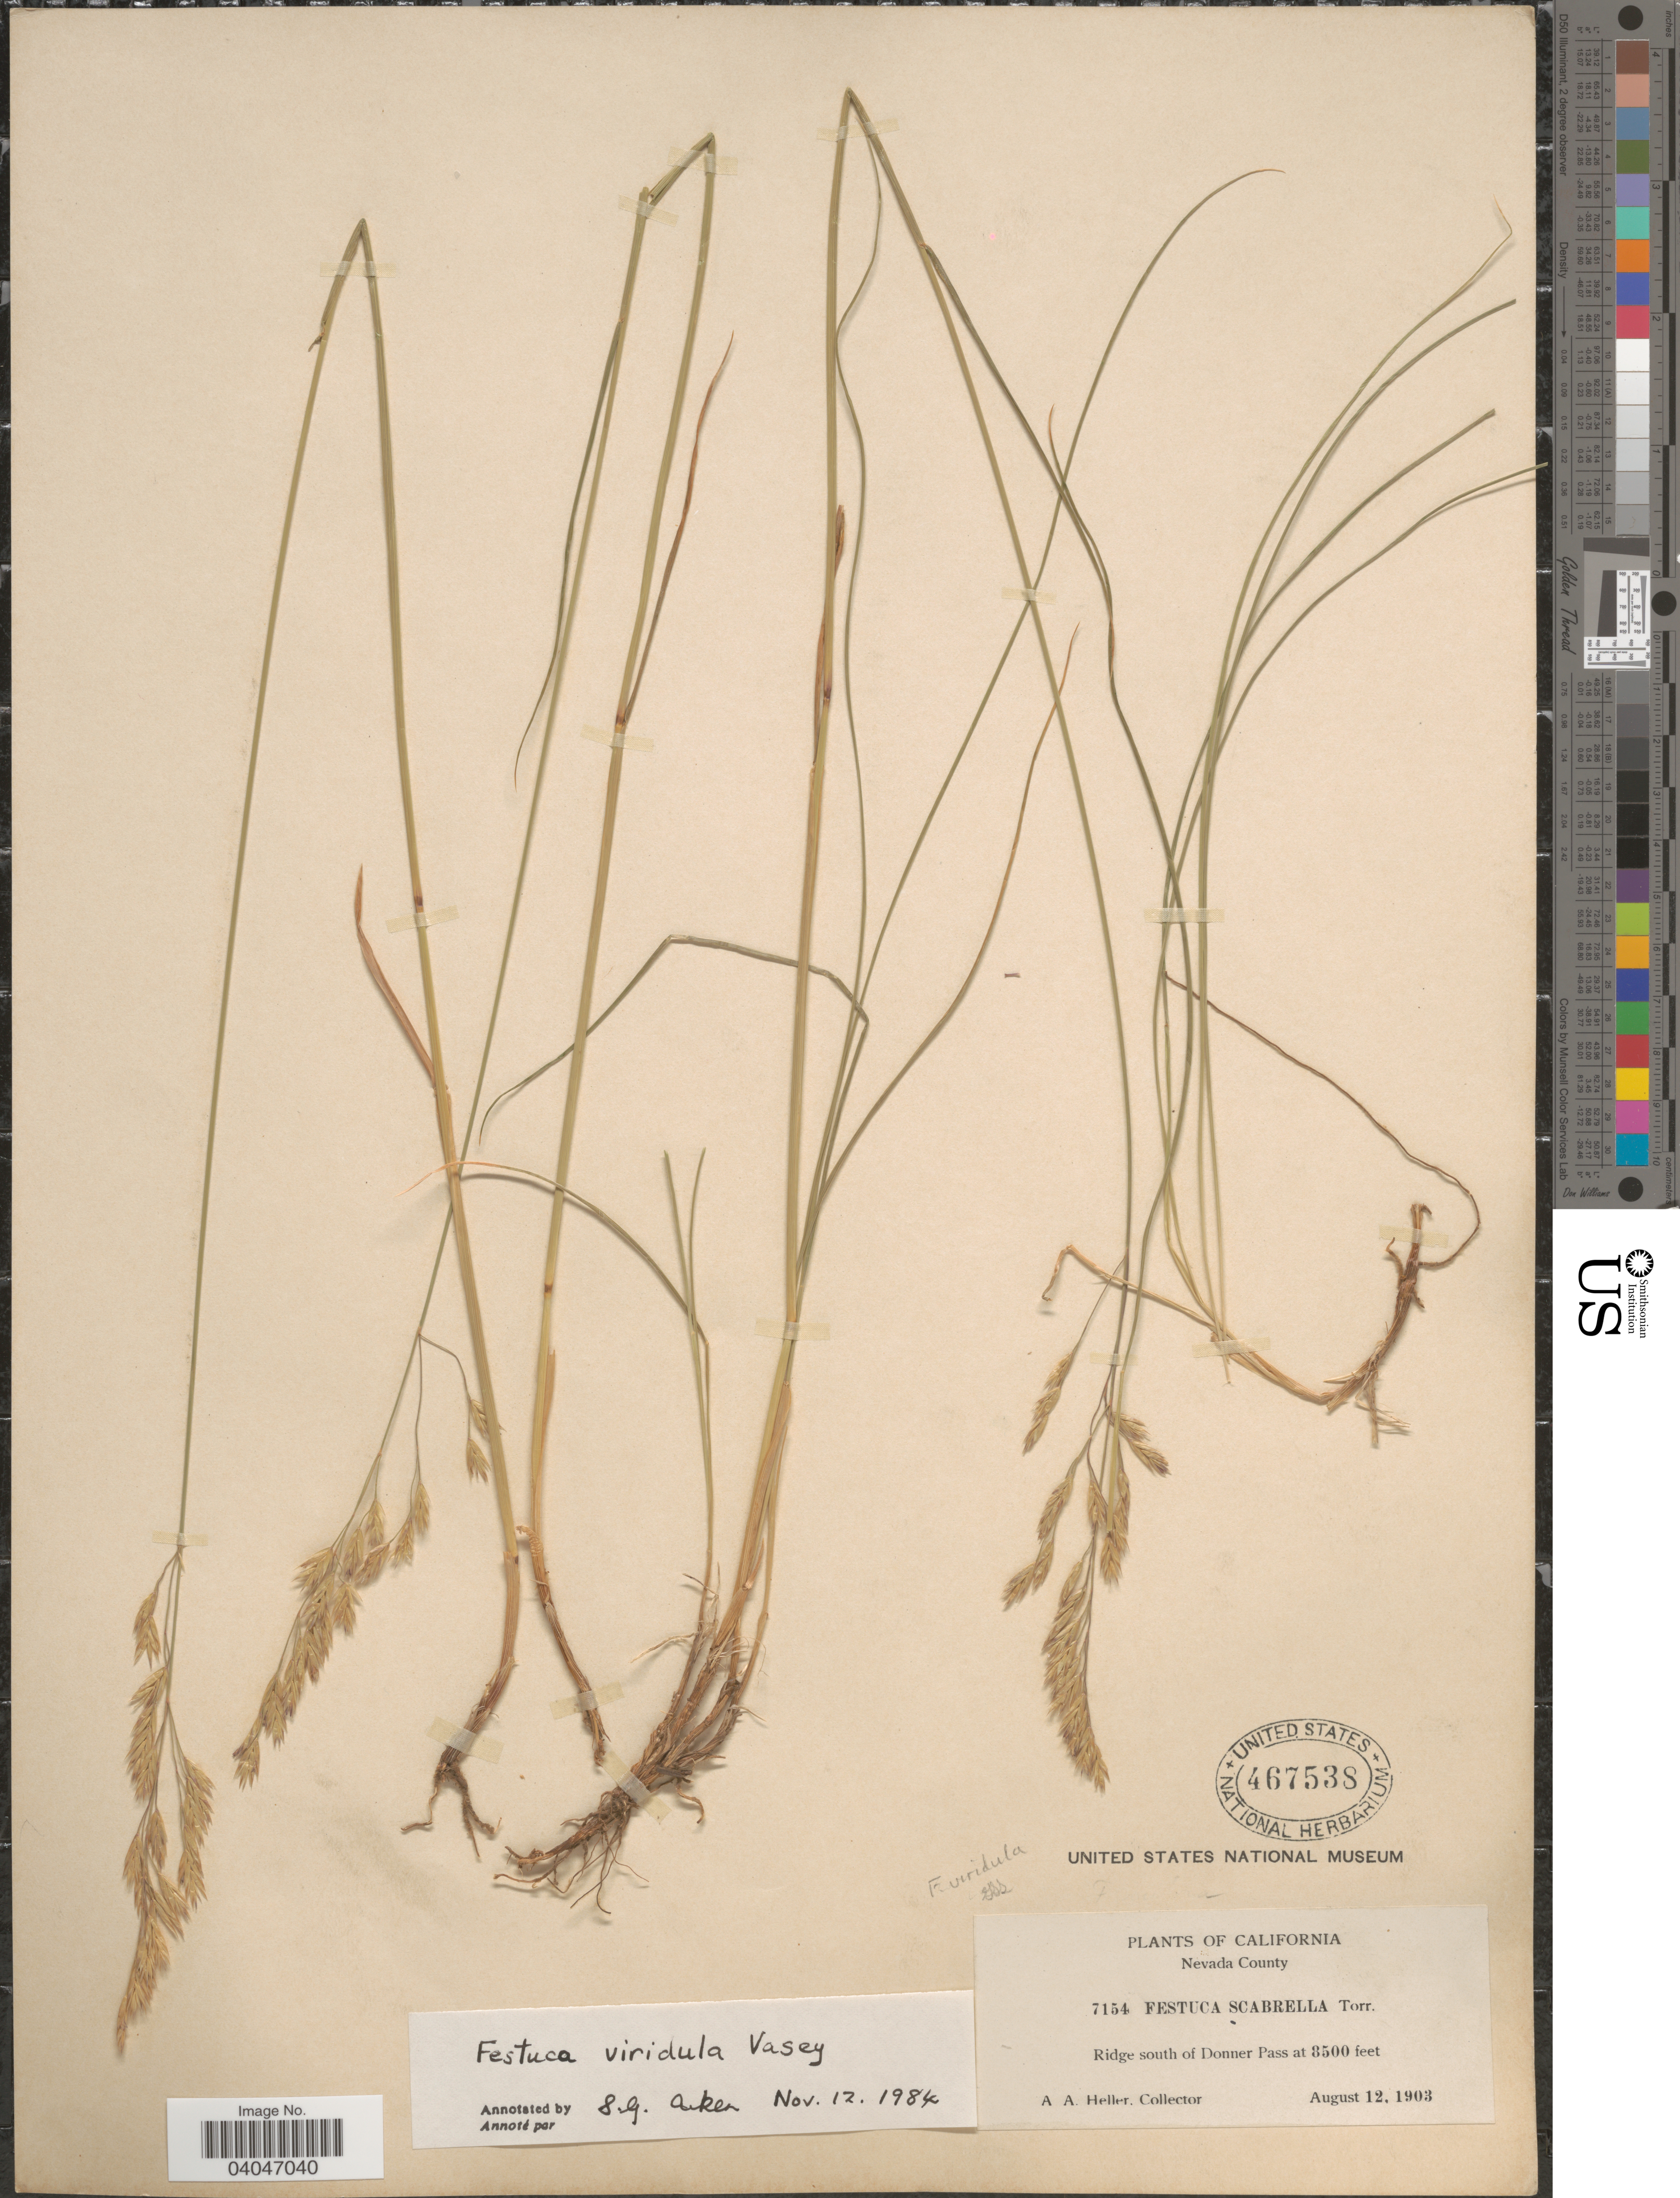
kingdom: Plantae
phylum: Tracheophyta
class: Liliopsida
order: Poales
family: Poaceae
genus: Festuca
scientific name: Festuca viridula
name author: Vasey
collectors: A. A. Heller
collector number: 7154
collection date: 1903-08-12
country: United States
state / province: California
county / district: Nevada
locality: Nevada County. Ridge south of Donner Pass.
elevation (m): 2591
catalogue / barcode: US 467538